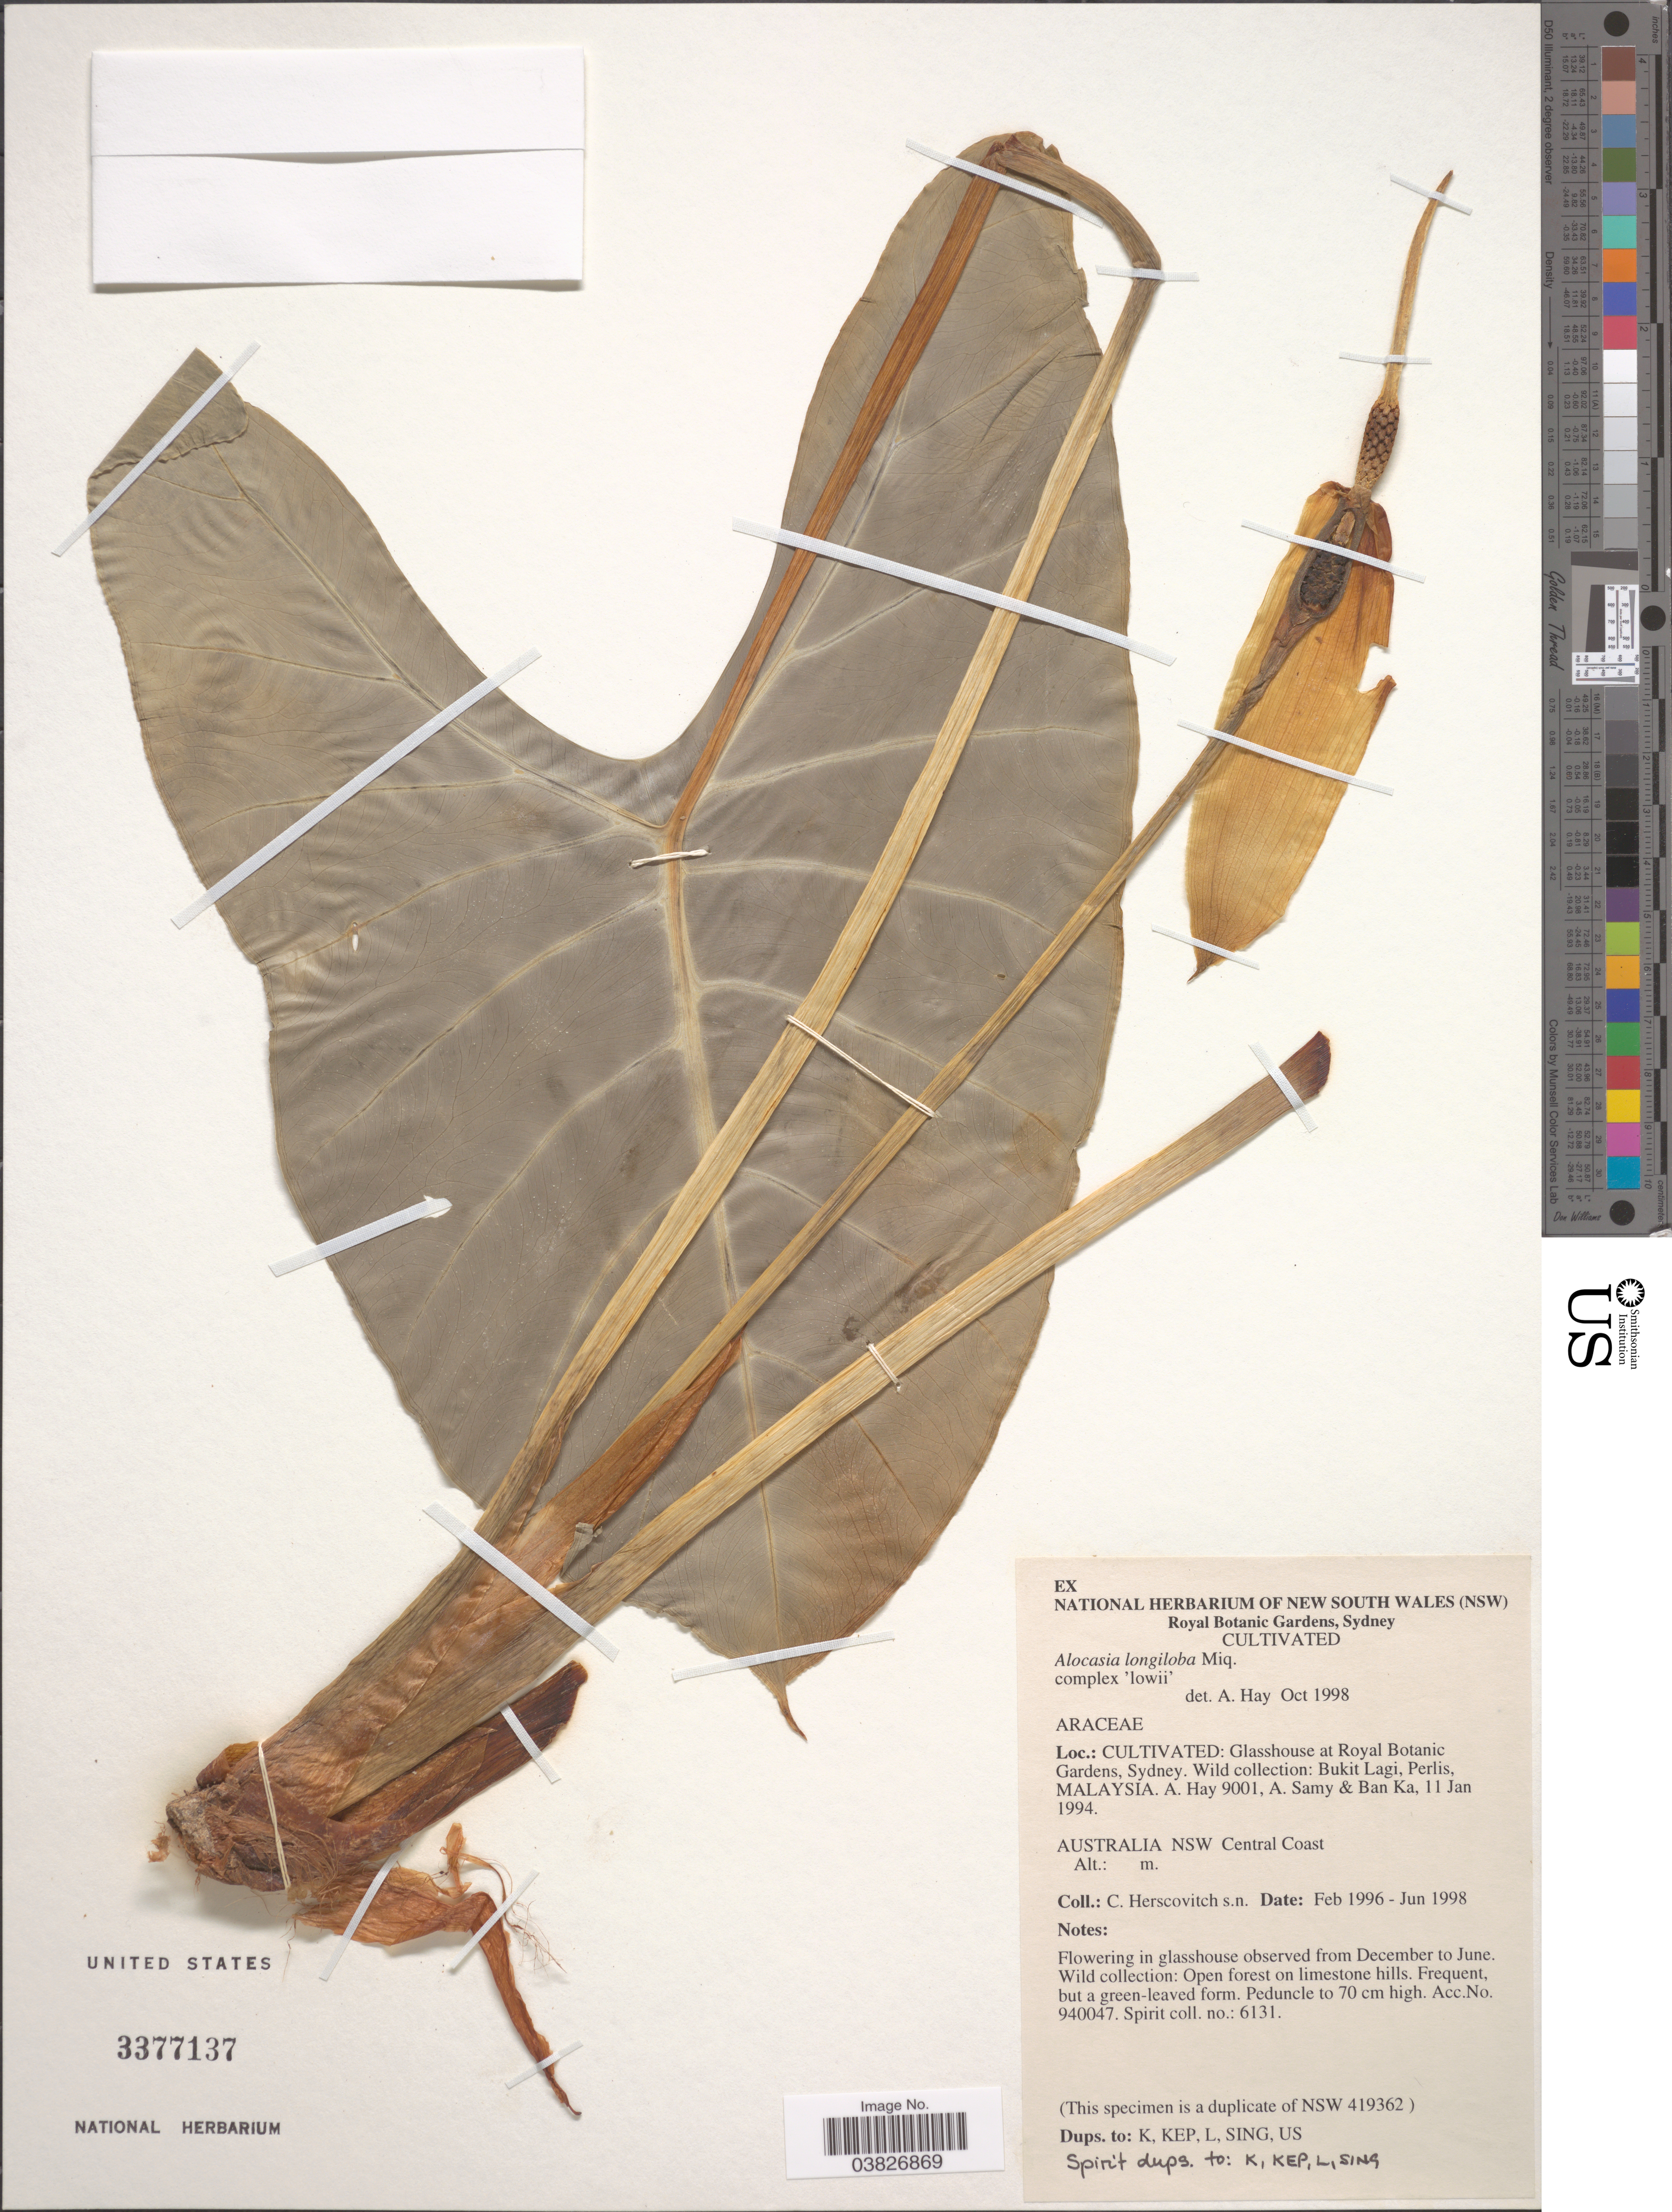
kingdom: Plantae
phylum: Tracheophyta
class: Liliopsida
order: Alismatales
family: Araceae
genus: Alocasia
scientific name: Alocasia longiloba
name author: Miq.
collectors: C. Herscovitch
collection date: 1996-02/1998-06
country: Australia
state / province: New South Wales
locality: Glasshouse at Royal Botanic Gardens, Sydney. Central Coast.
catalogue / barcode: US 3377137